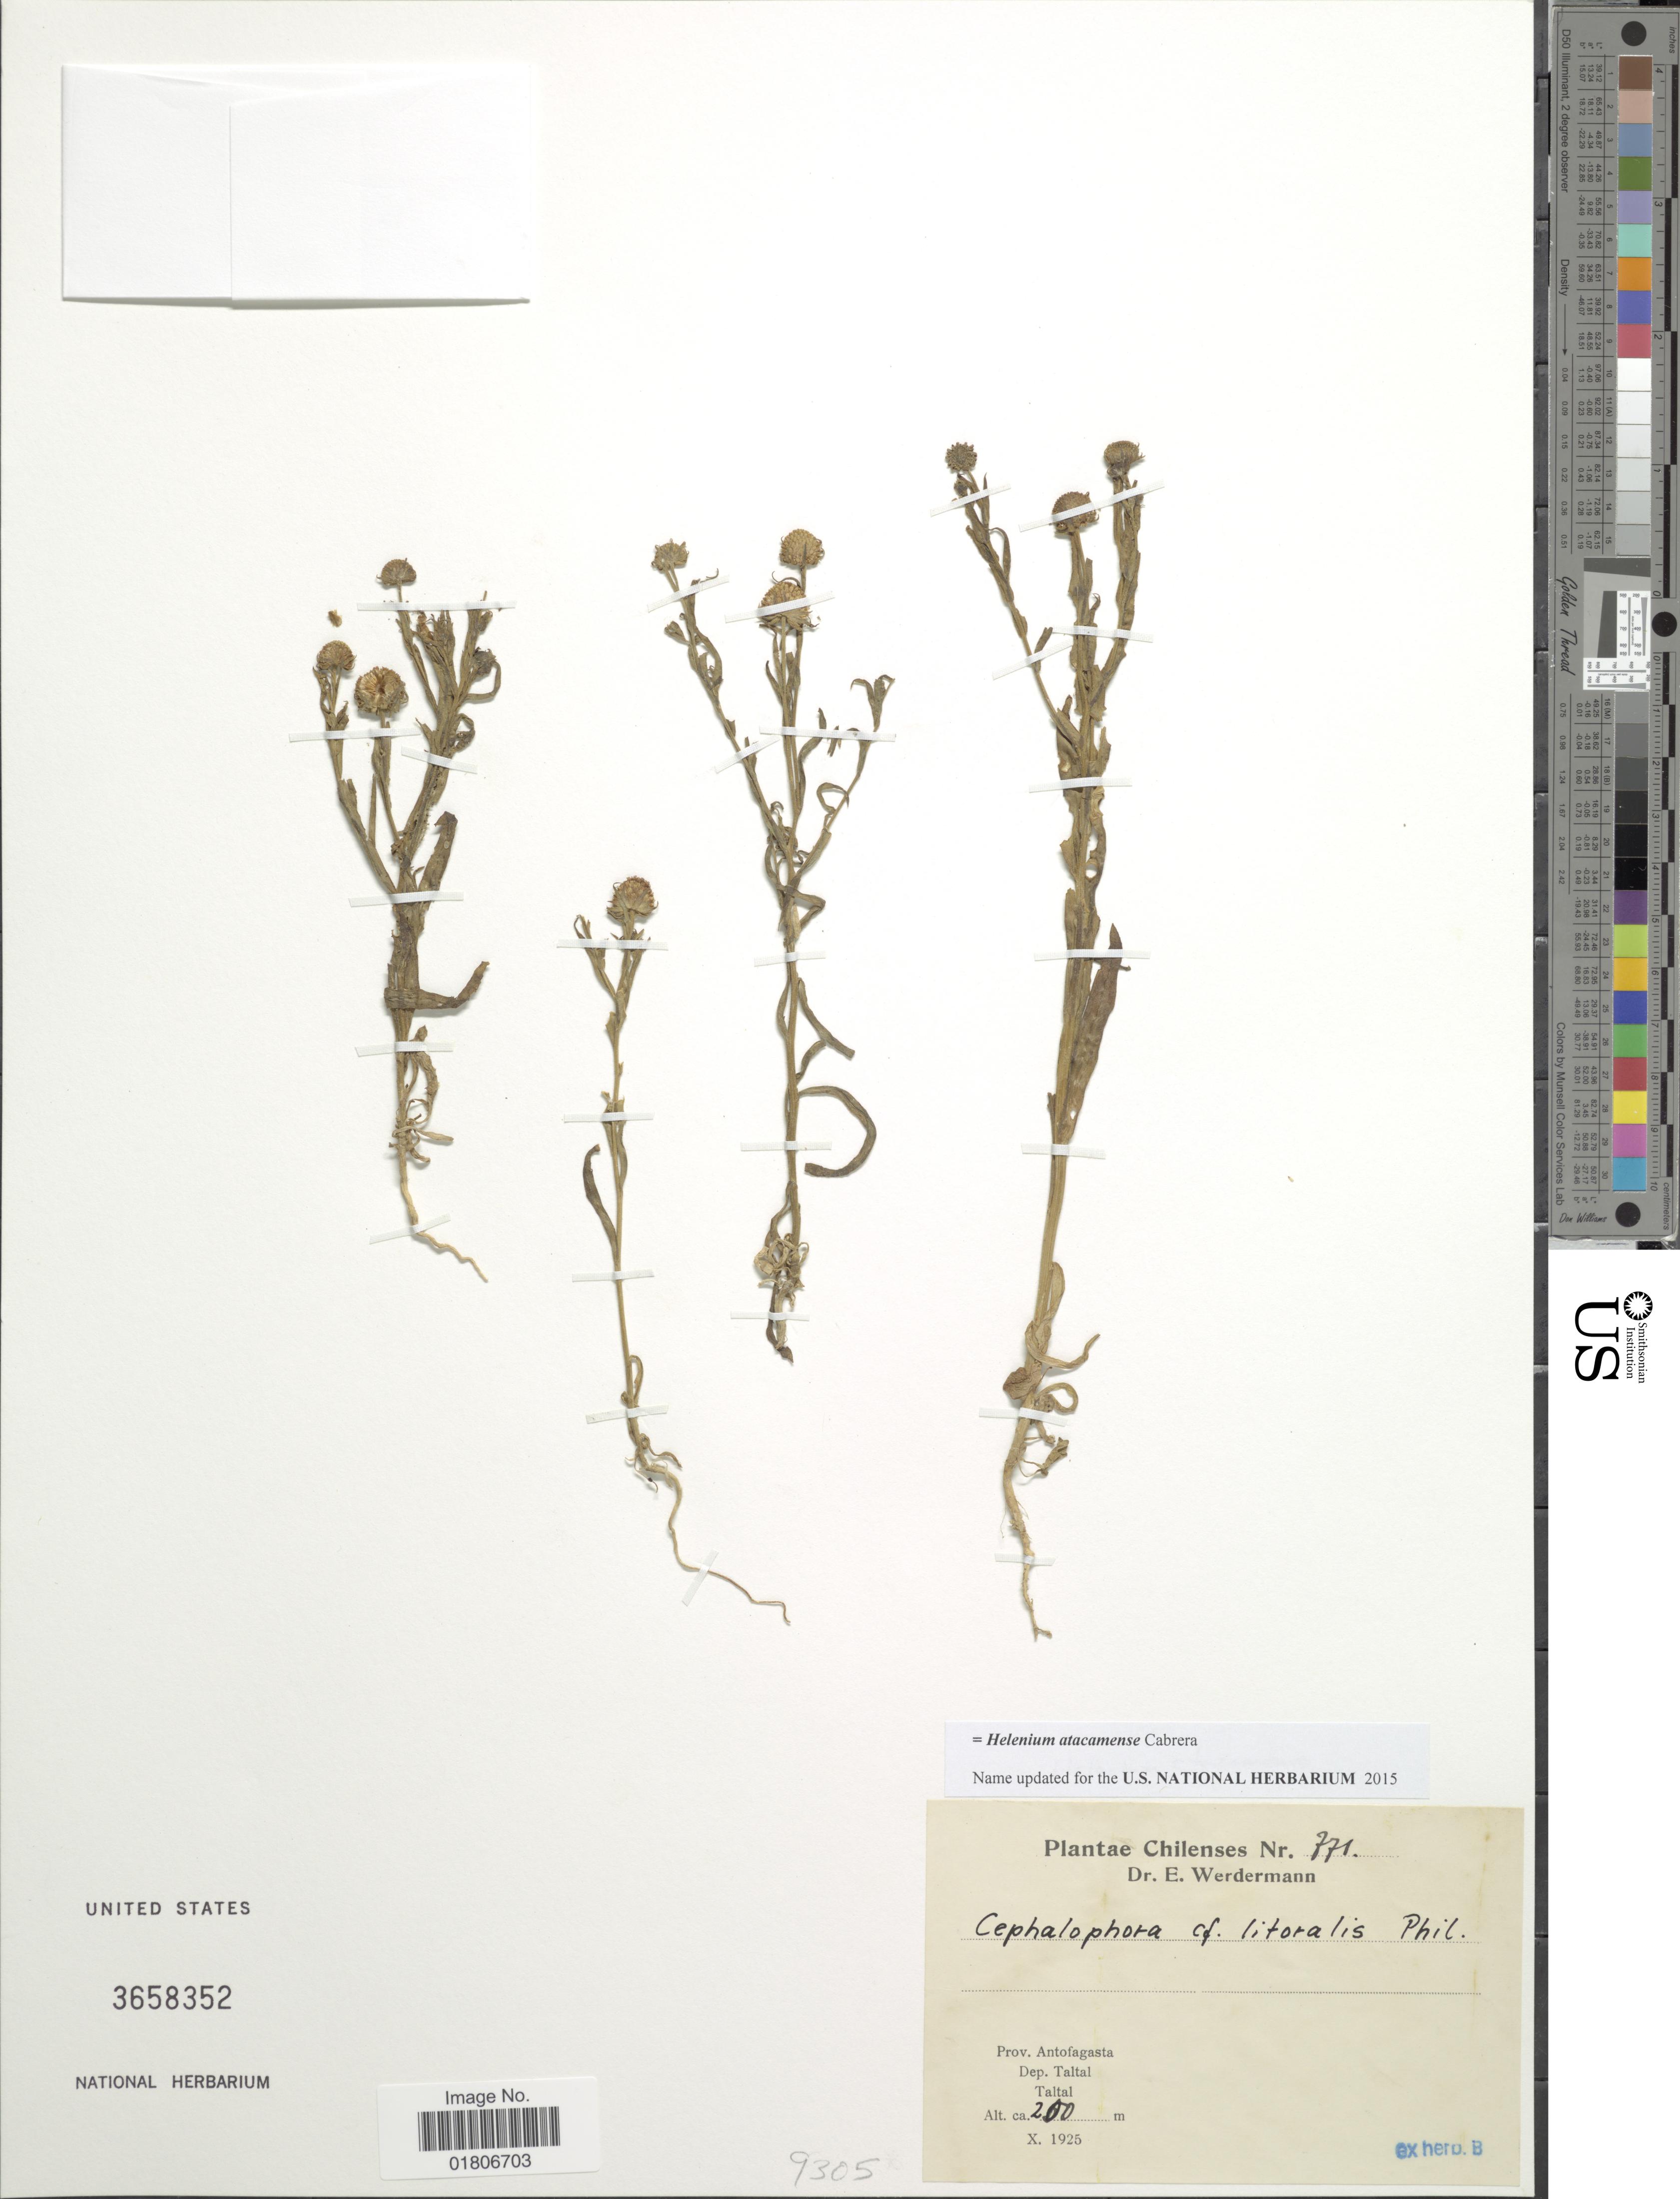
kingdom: Plantae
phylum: Tracheophyta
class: Magnoliopsida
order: Asterales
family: Asteraceae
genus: Helenium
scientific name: Helenium atacamense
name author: Cabrera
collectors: E. Werdermann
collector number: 771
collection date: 1925-10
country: Chile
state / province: Antofagasta (II)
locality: Dep. Taltal. Taltal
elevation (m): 200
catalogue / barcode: US 3658352